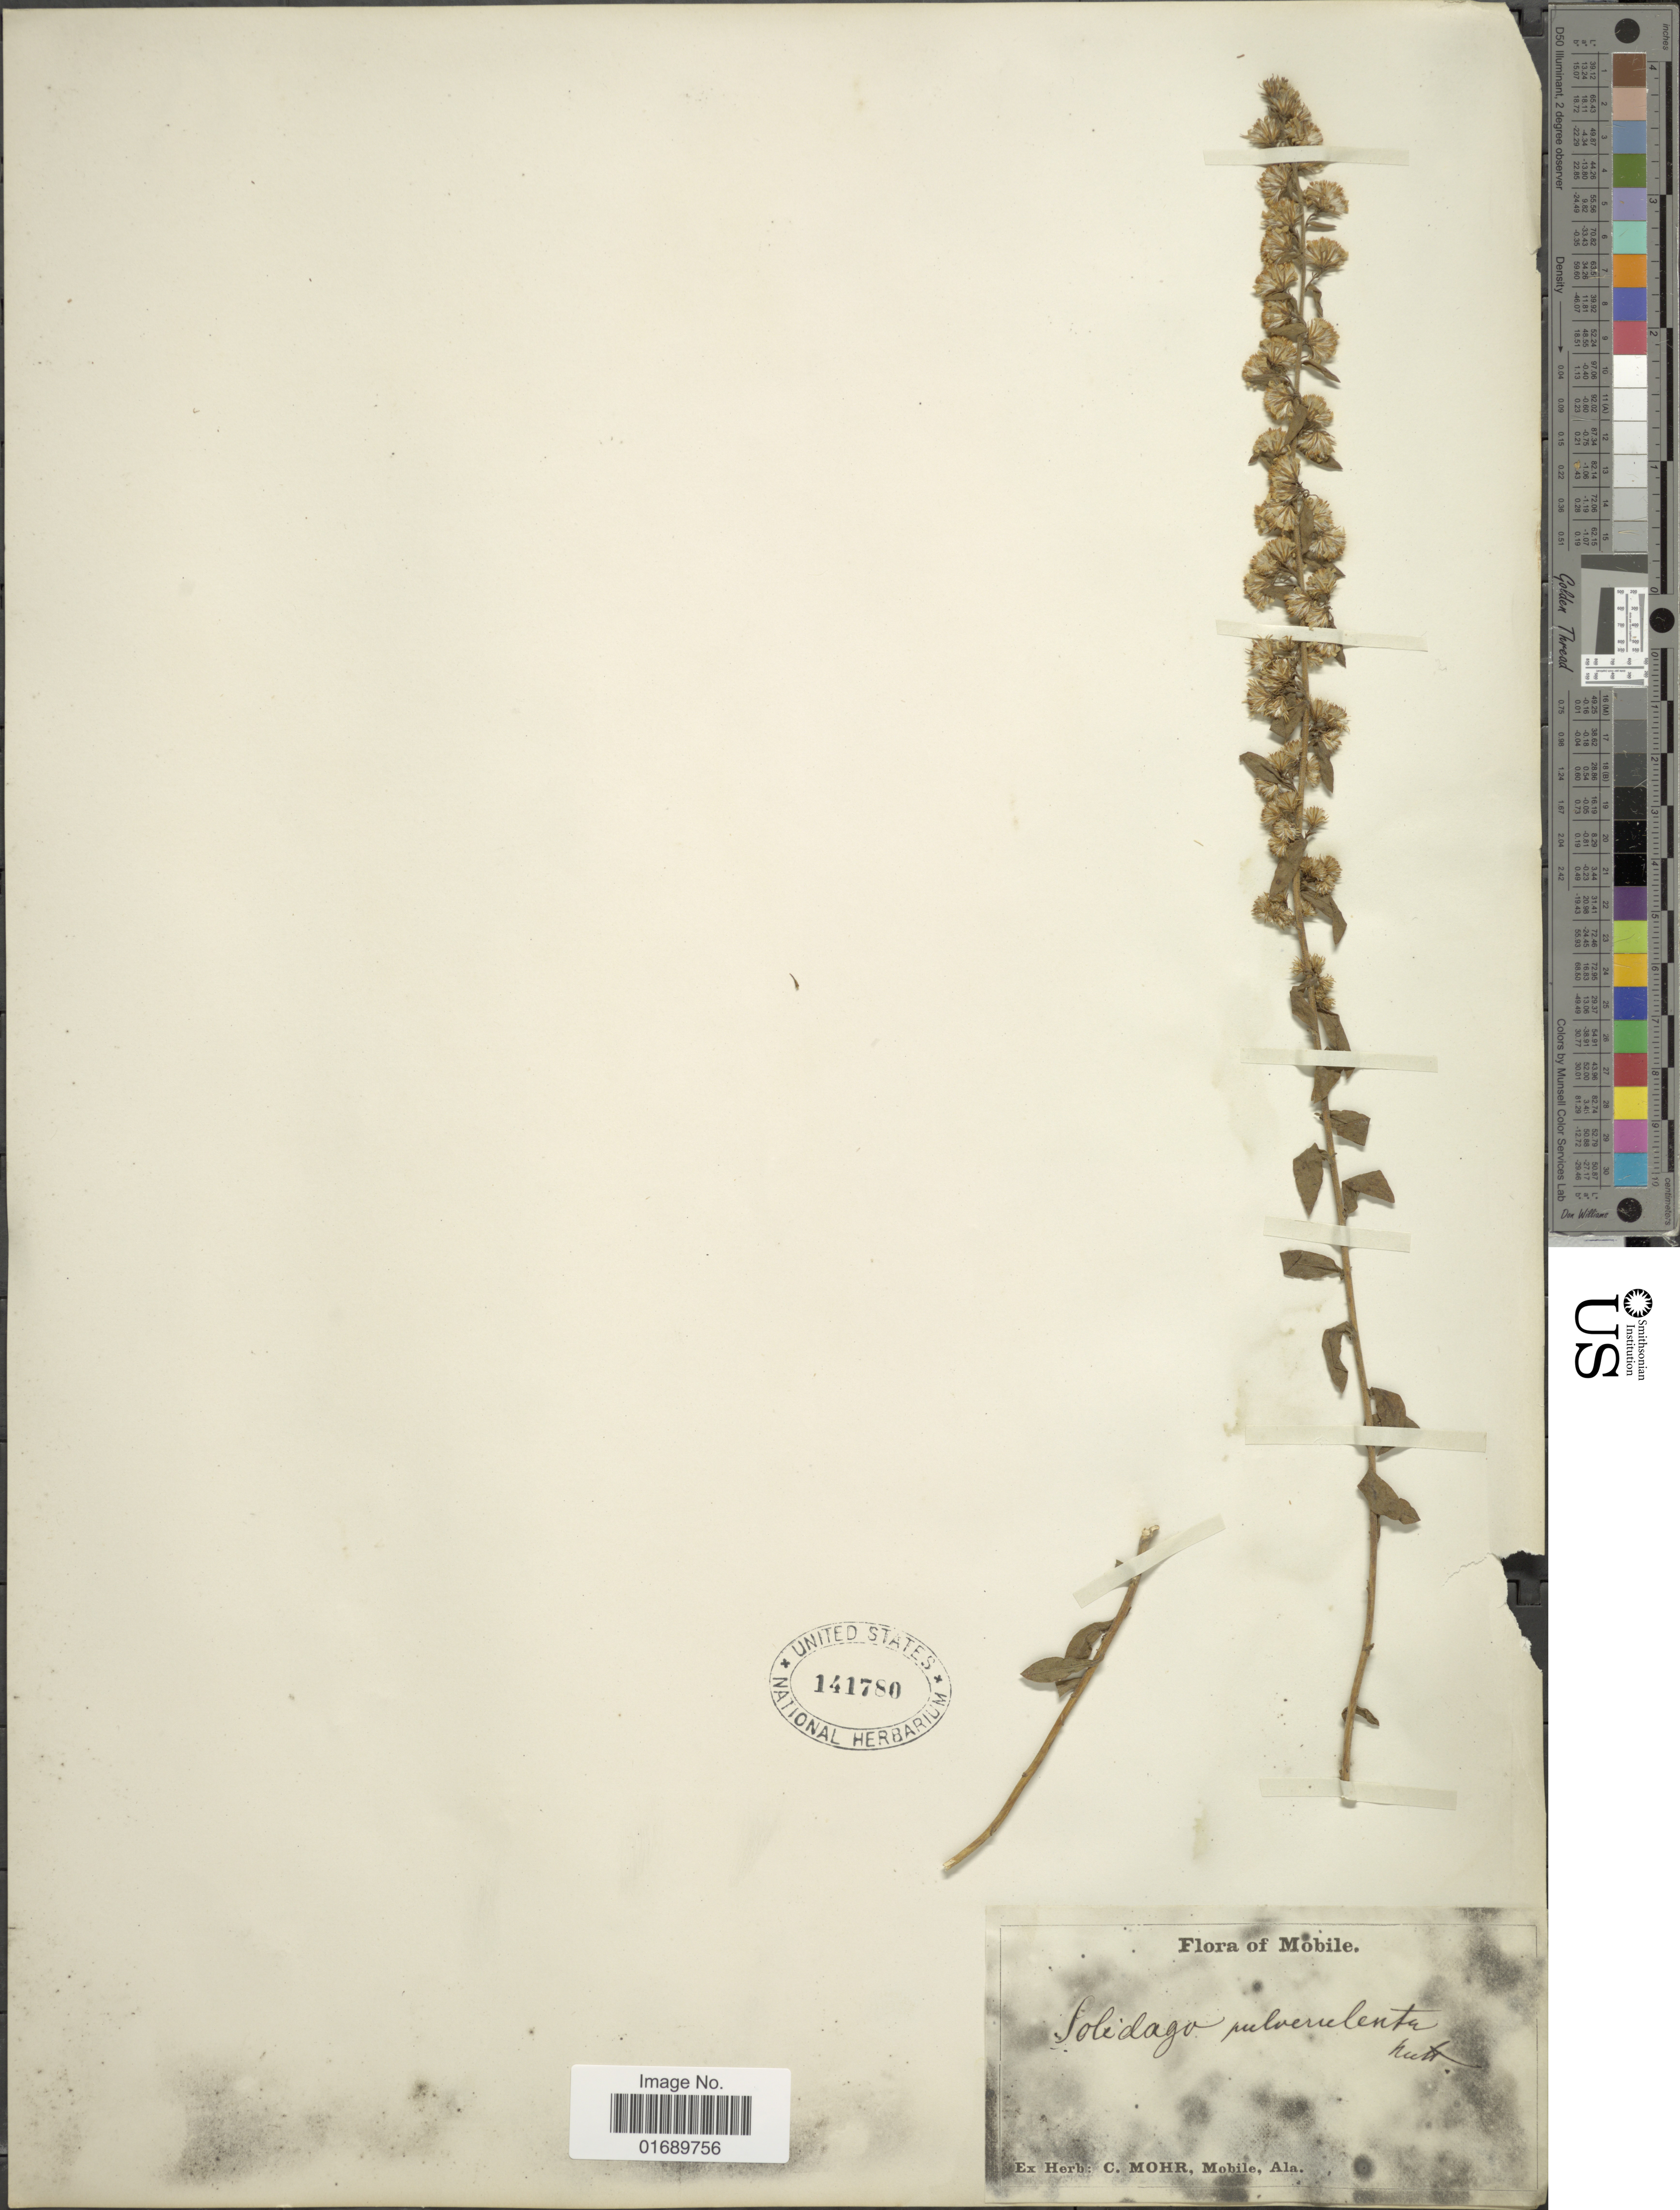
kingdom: Plantae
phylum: Tracheophyta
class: Magnoliopsida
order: Asterales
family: Asteraceae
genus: Solidago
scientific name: Solidago puberula var. pulverulenta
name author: (Nutt.) Chapman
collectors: ex herb. C. Mohr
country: United States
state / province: Alabama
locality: Mobile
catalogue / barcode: US 141780